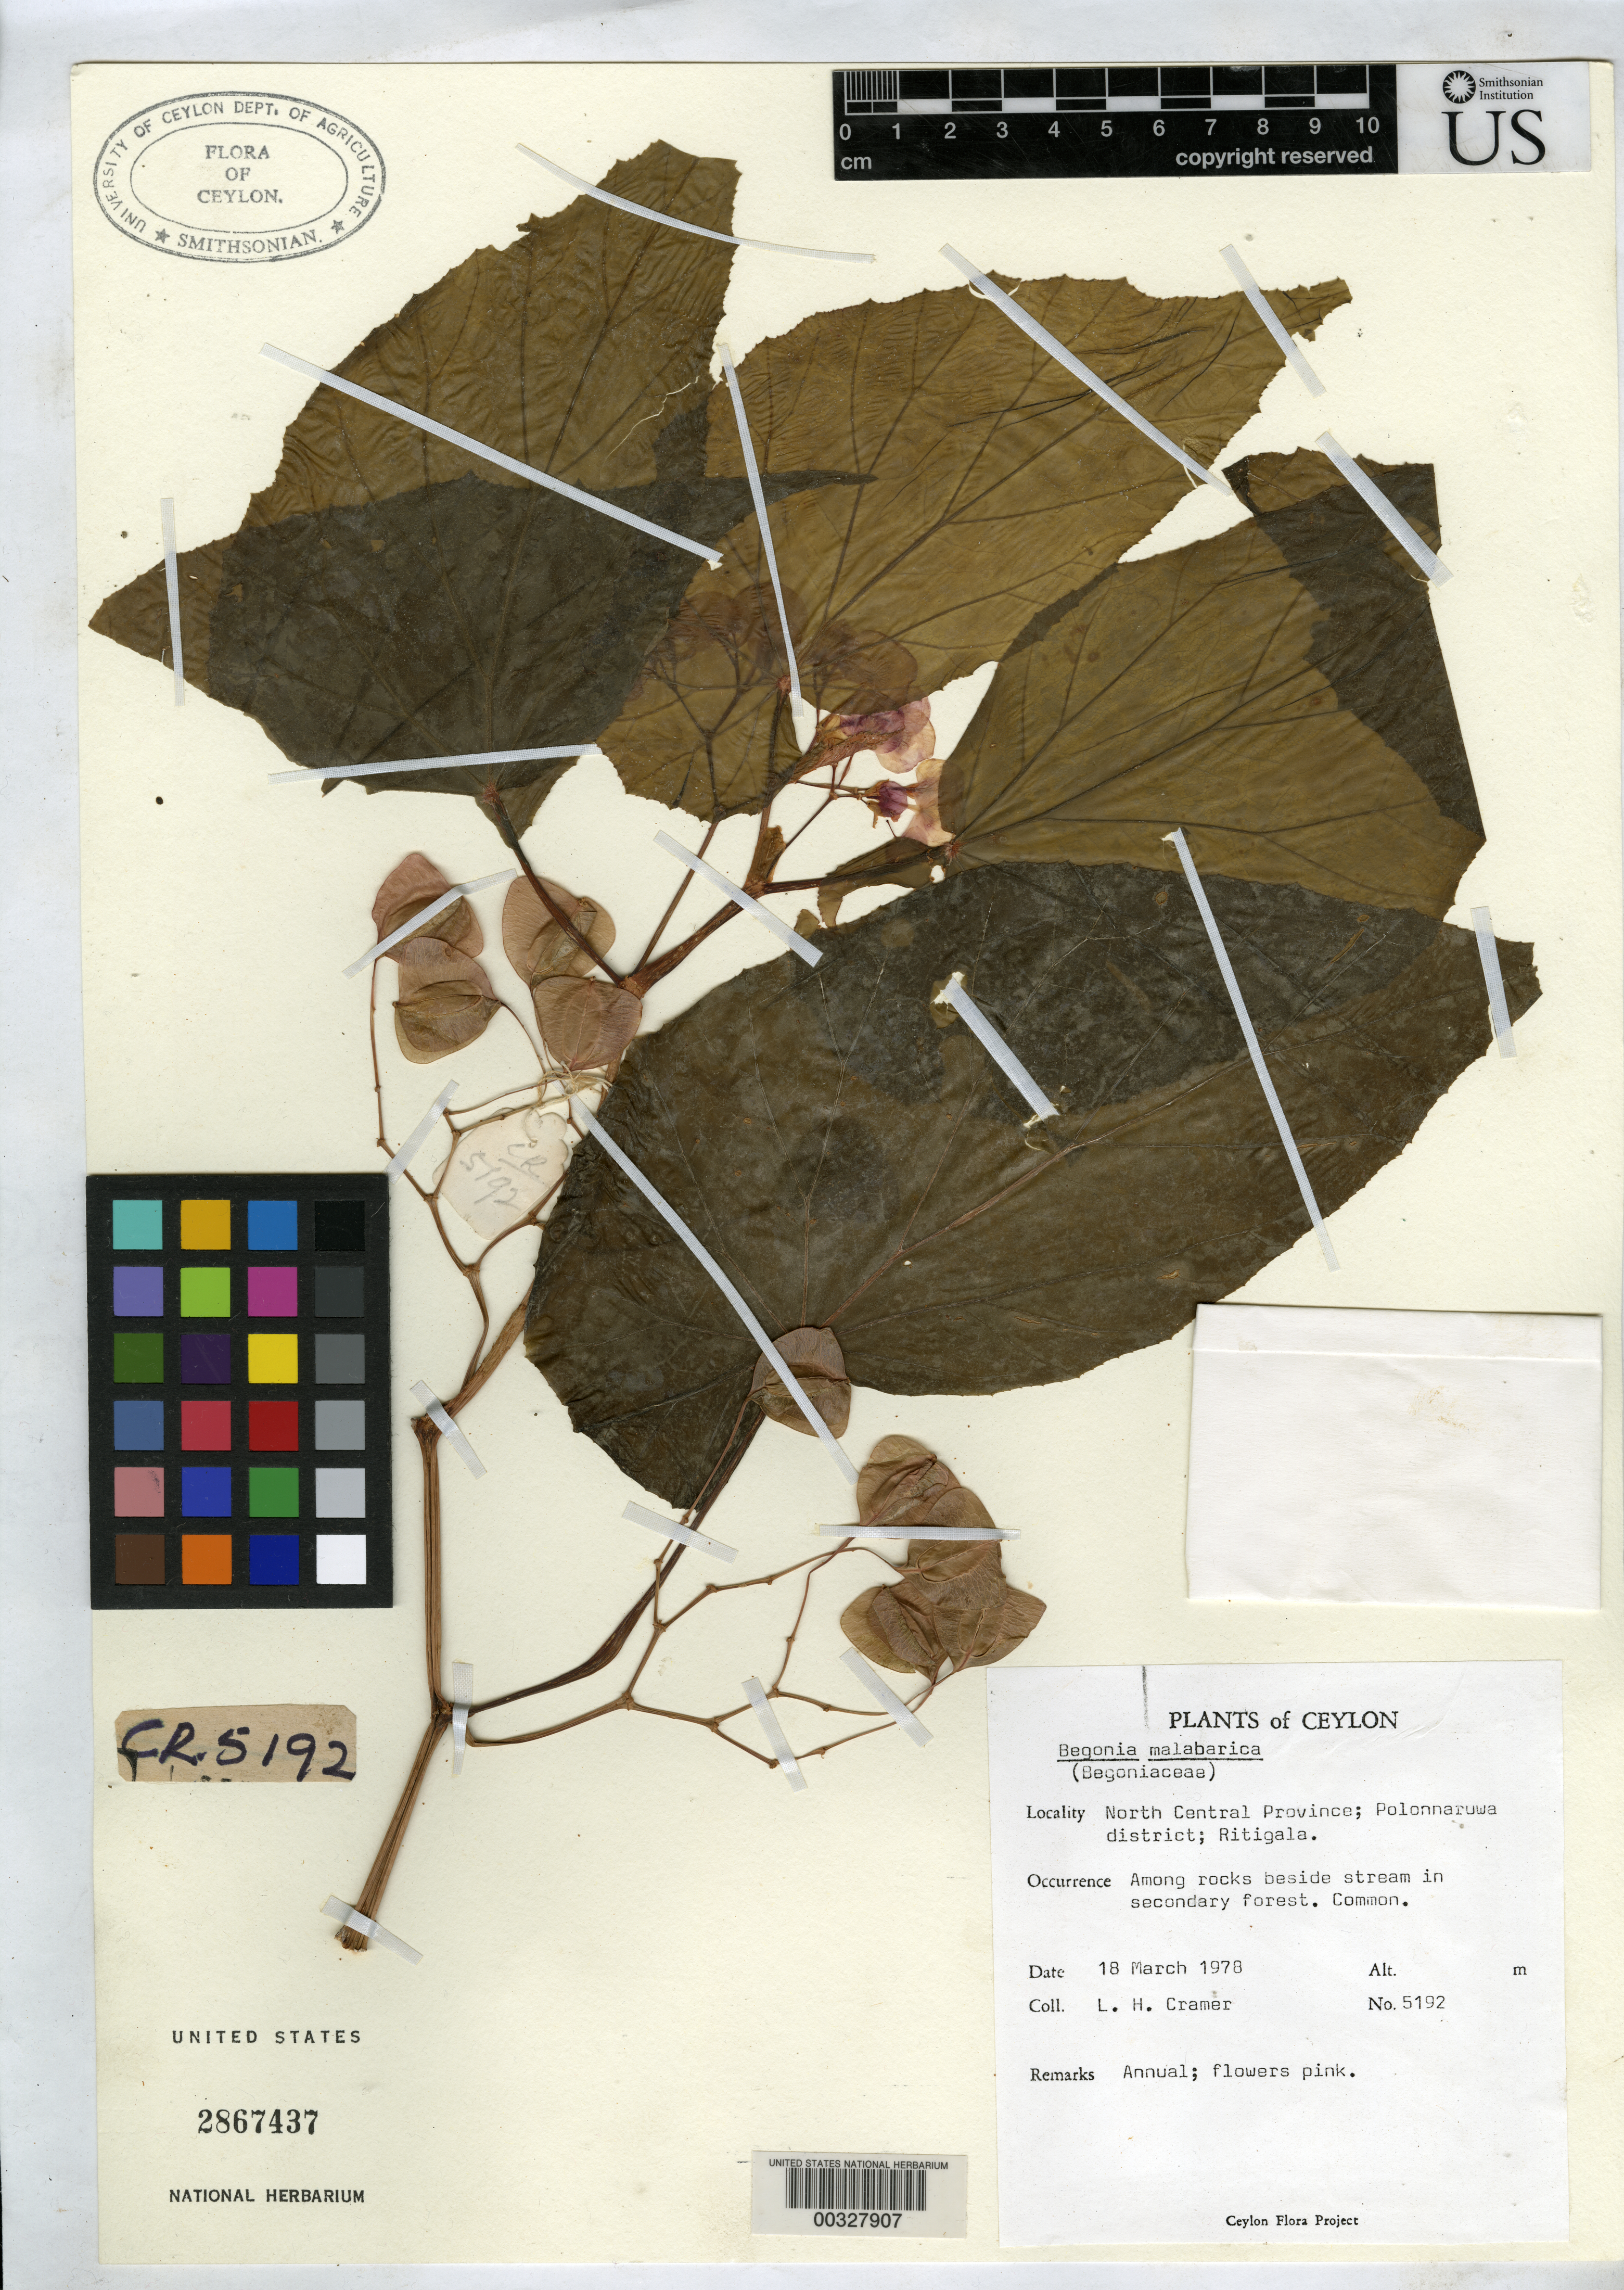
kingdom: Plantae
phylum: Tracheophyta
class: Magnoliopsida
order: Cucurbitales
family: Begoniaceae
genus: Begonia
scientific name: Begonia malabarica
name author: Lam.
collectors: L. H. Cramer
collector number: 5192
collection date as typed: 18 Mar 1978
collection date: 1978-03-18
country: Sri Lanka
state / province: North Central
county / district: Polonnaruwa Dist.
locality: Ritigala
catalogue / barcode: US 2867437